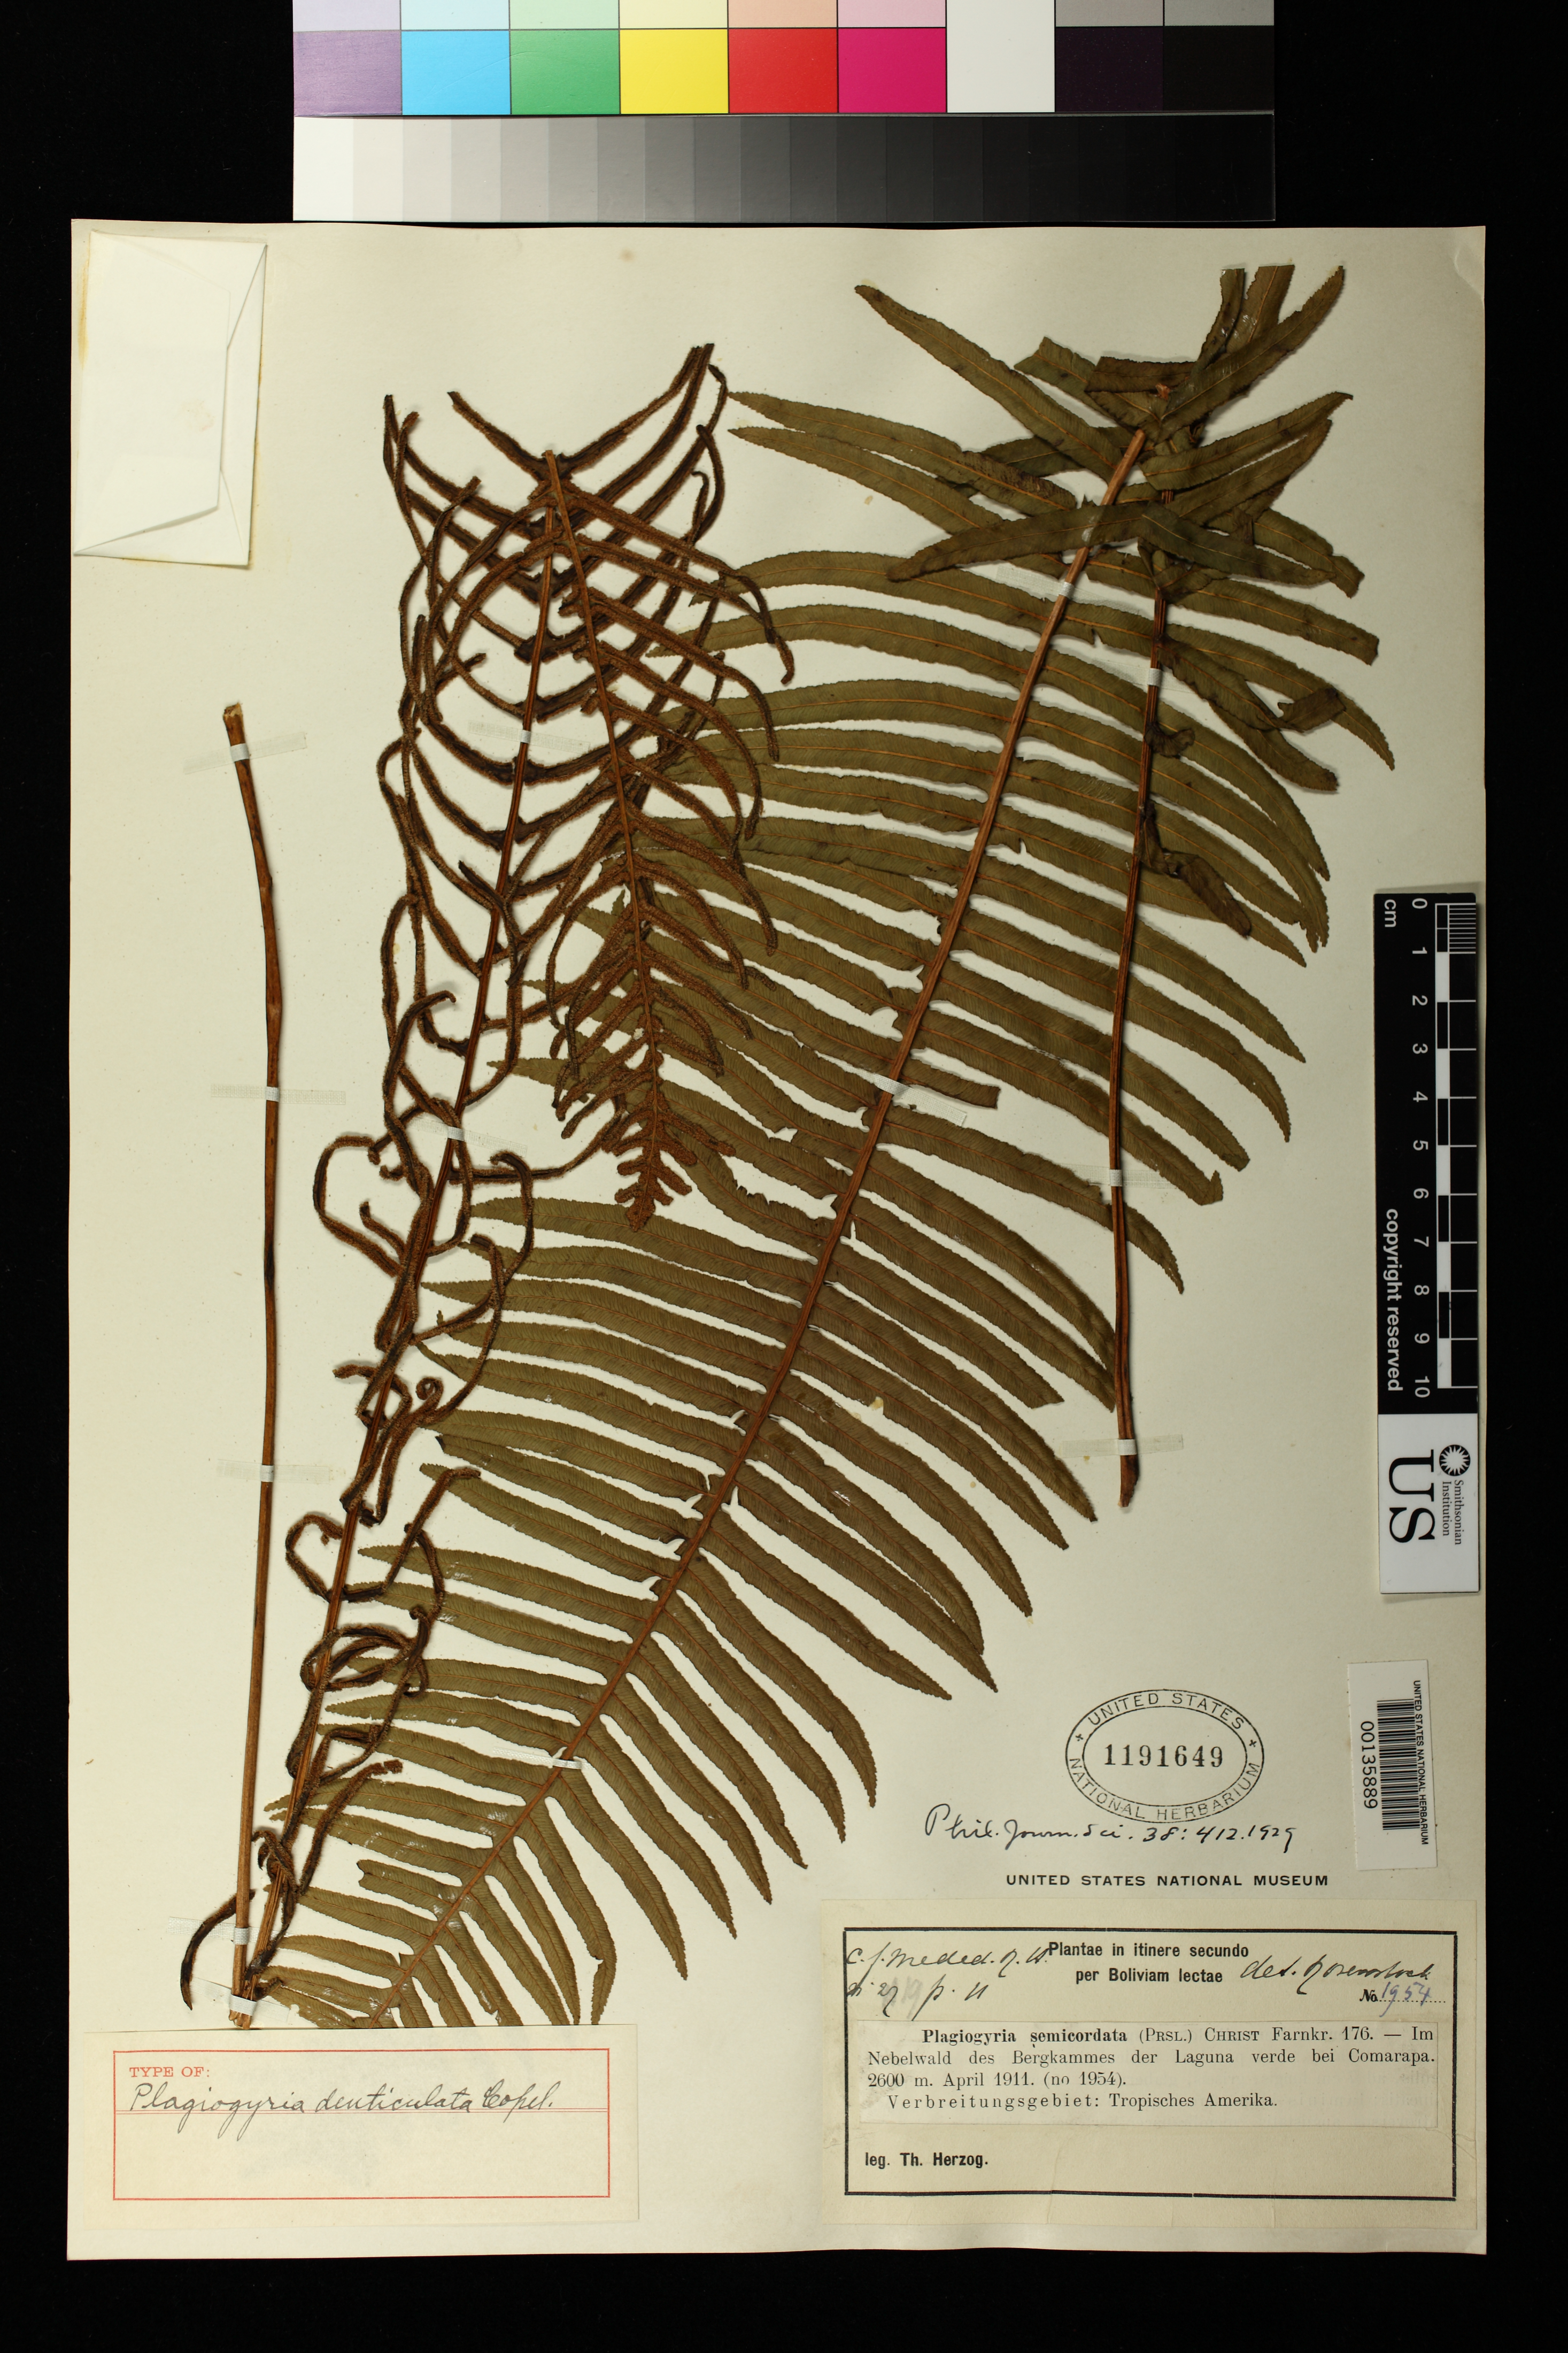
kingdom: Plantae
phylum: Tracheophyta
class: Polypodiopsida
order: Cyatheales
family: Plagiogyriaceae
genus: Plagiogyria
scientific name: Plagiogyria denticulata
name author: Copel.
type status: Holotype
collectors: T. K. J. Herzog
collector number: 1954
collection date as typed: Apr 1911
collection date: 1911-04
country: Bolivia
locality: Nebelwald des bergkammes der Laguna Verde bei Comarapa [Mist forest of the mountain ridge of Laguna Verde near Comarapa].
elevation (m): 2600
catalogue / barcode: US 1191649